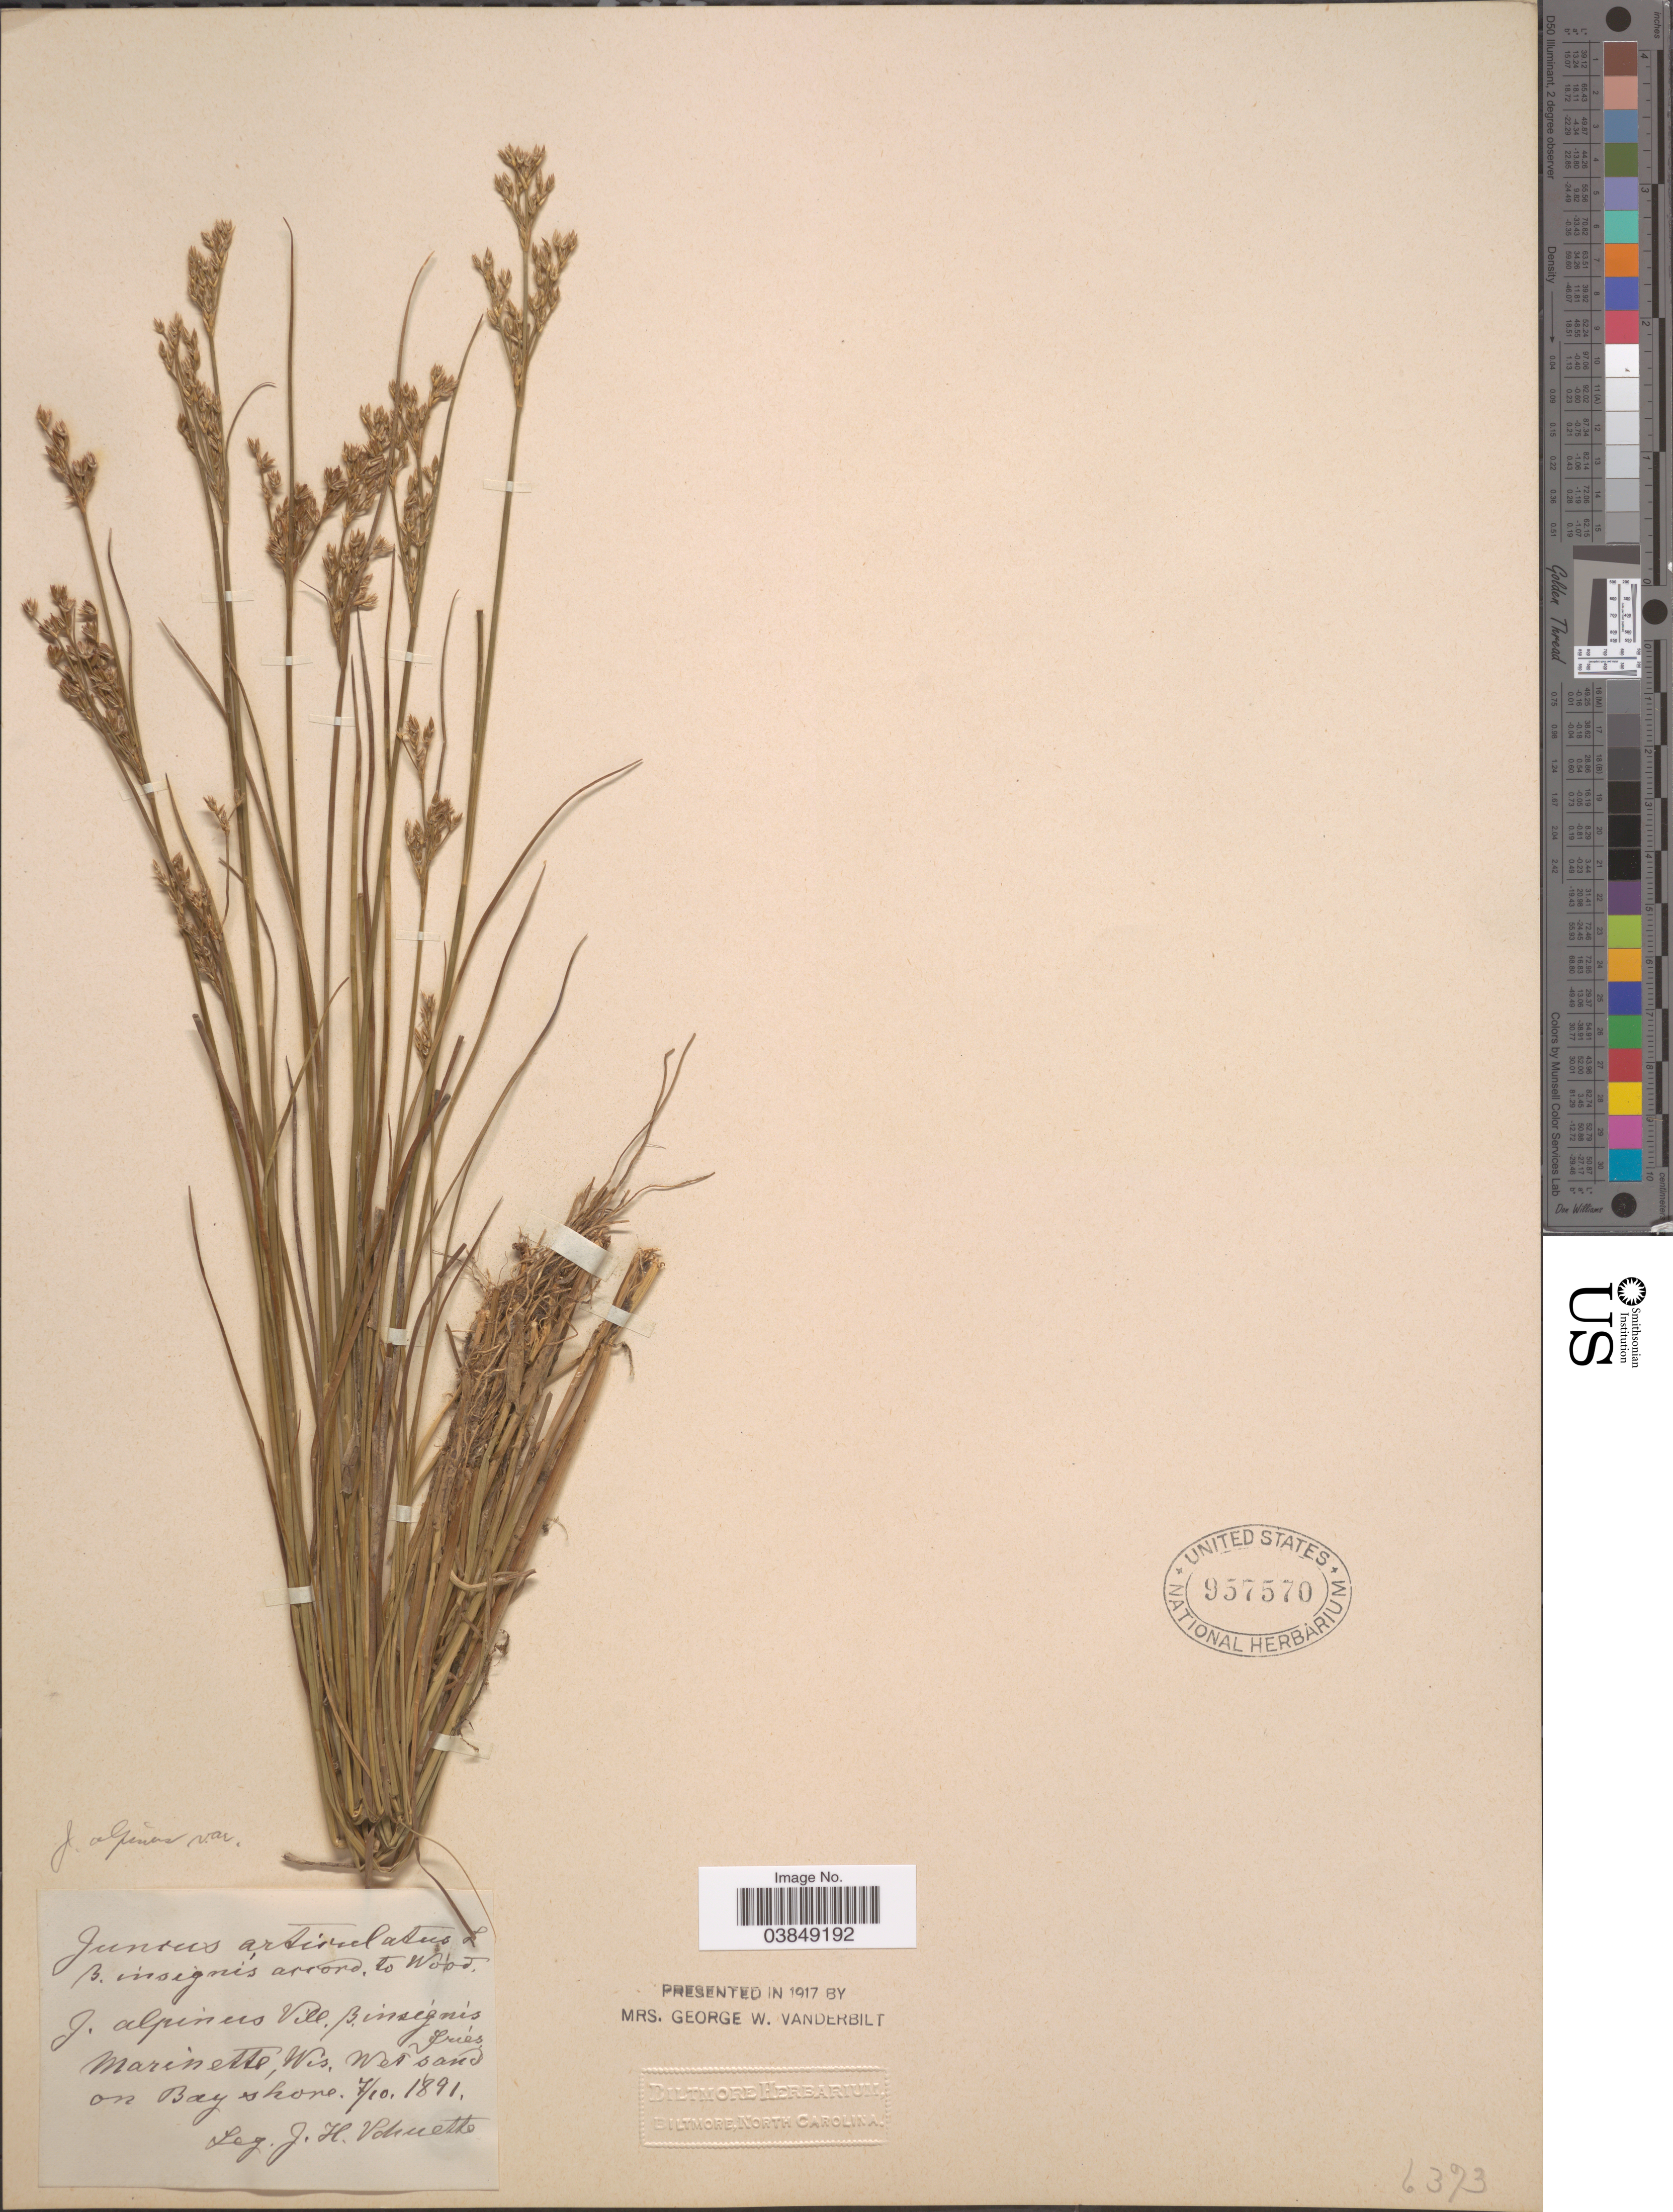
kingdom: Plantae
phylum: Tracheophyta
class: Liliopsida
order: Poales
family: Juncaceae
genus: Juncus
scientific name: Juncus alpinus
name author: Vill.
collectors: J. H. Schuette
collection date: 1891-10-07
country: United States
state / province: Wisconsin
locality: Marinette, Wet sand on Bay shore.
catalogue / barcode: US 957570